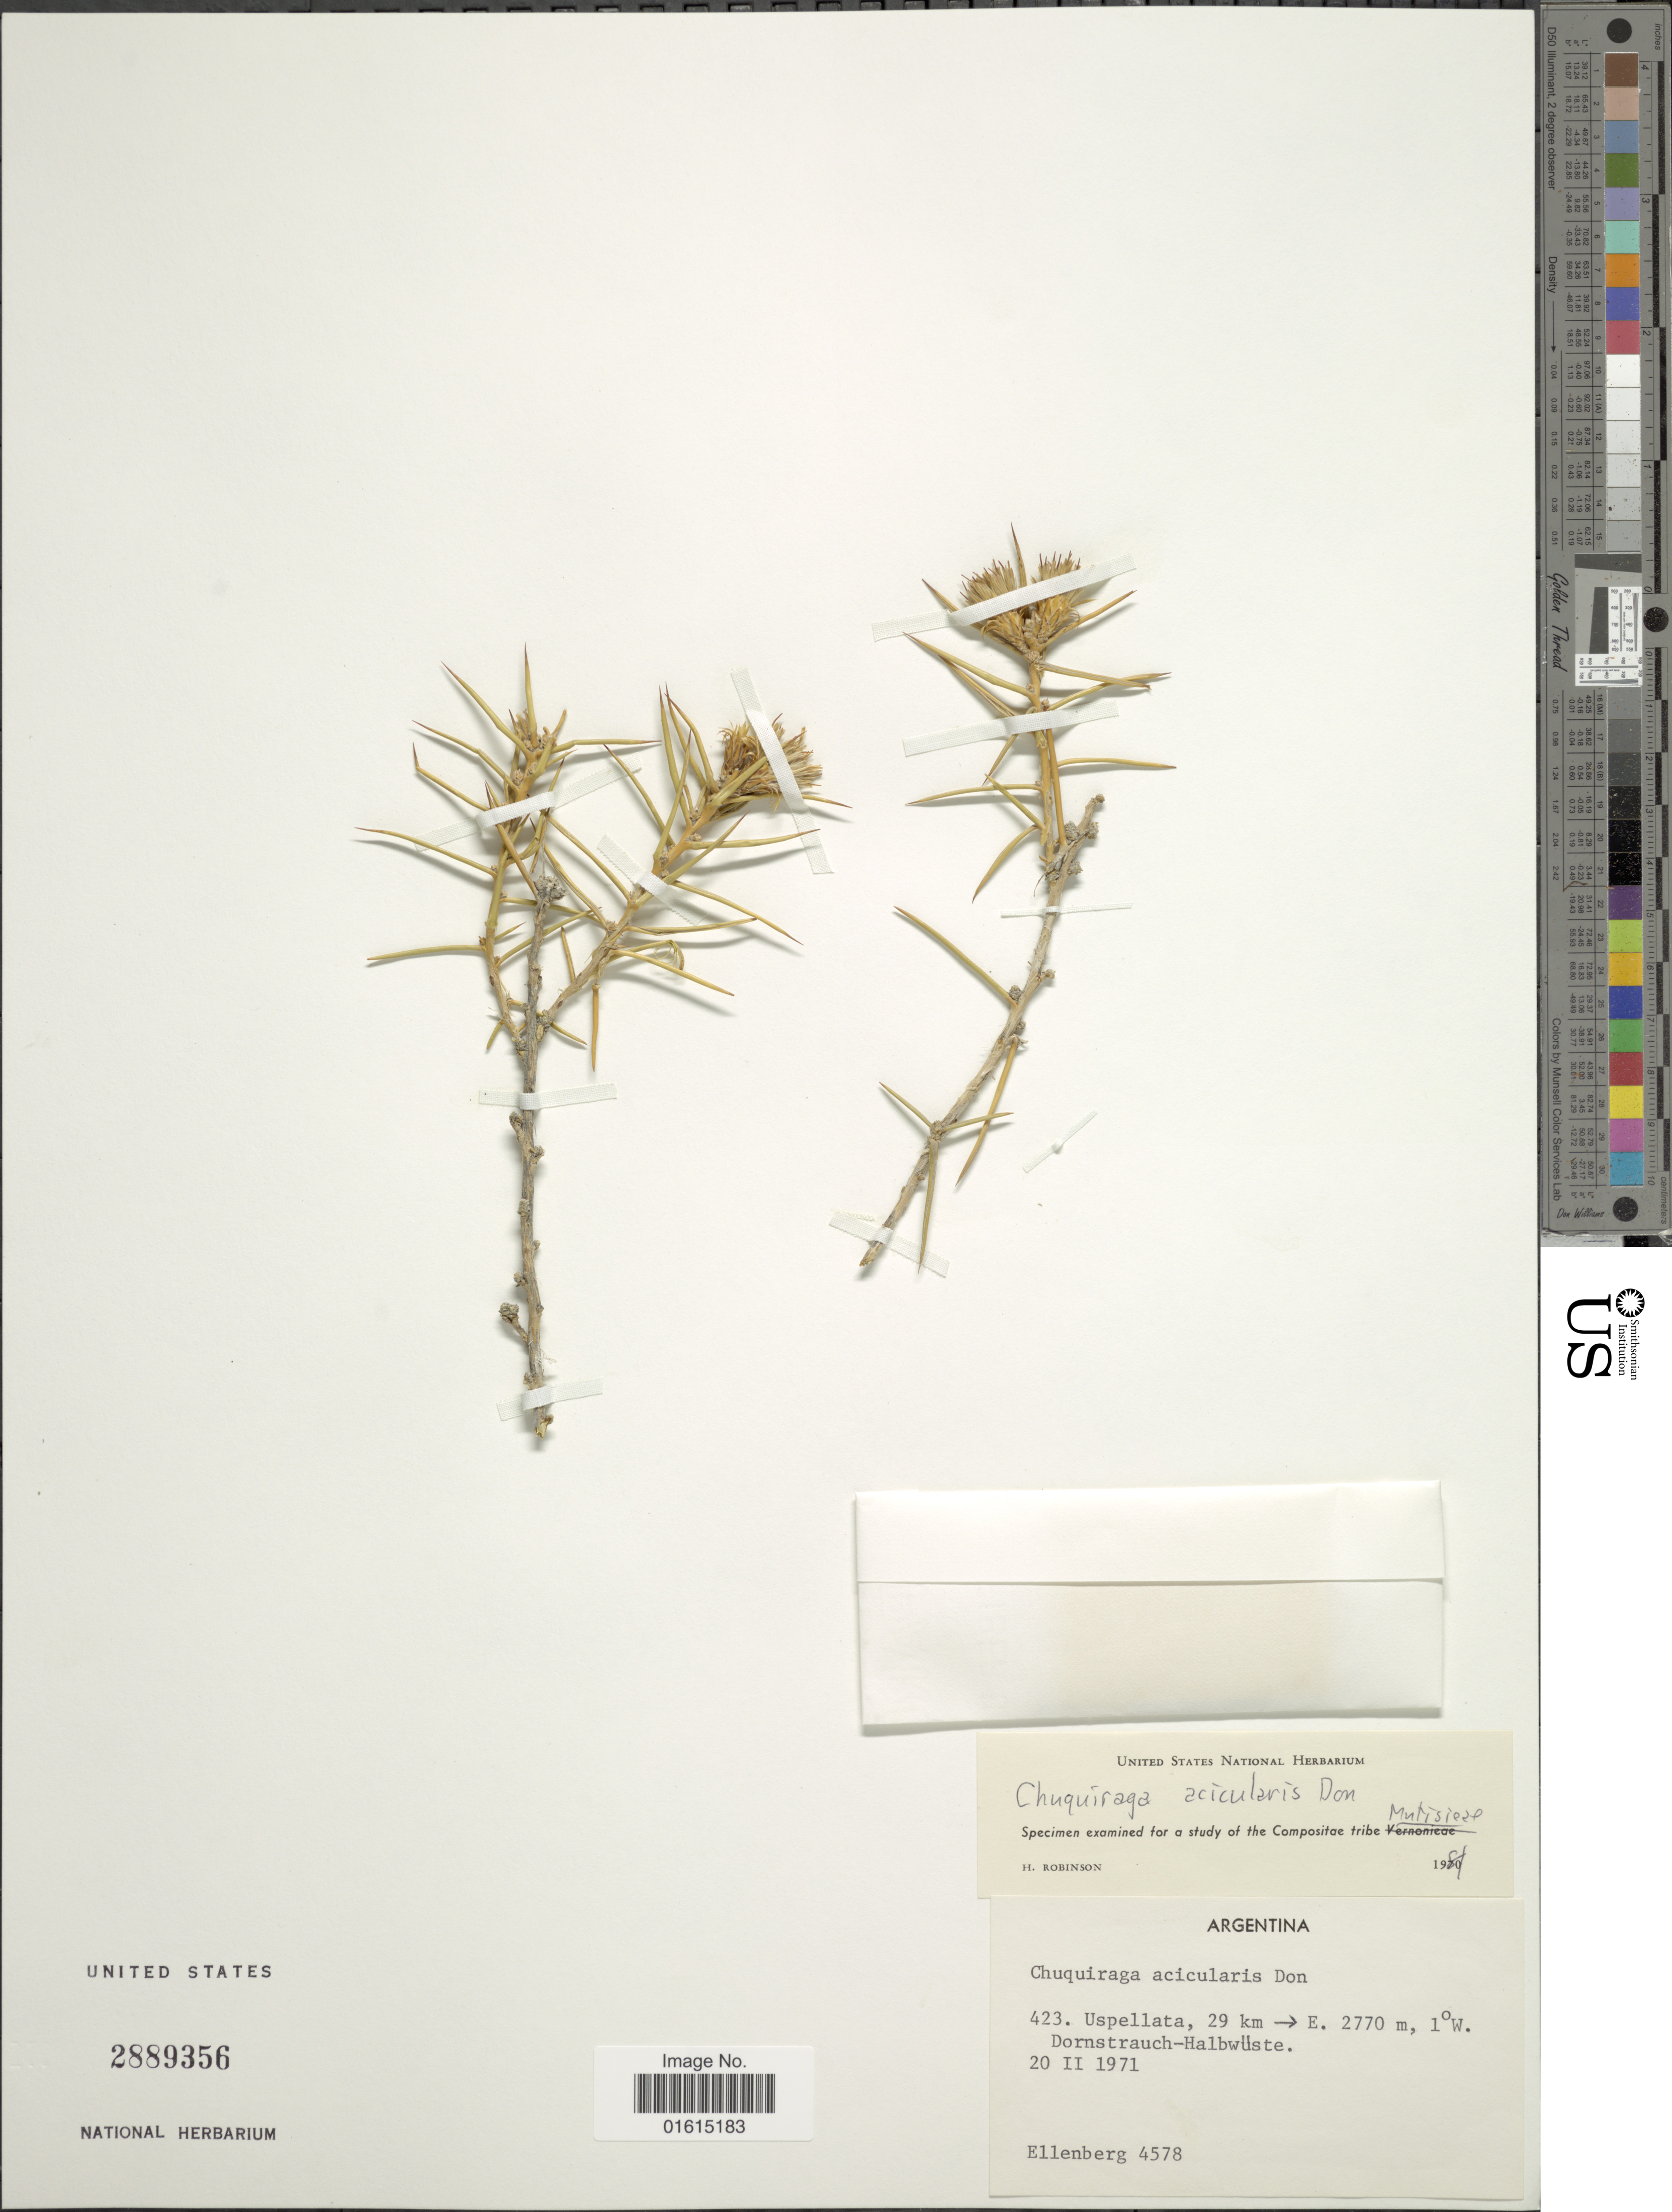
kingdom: Plantae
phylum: Tracheophyta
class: Magnoliopsida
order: Asterales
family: Asteraceae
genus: Chuquiraga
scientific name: Chuquiraga ulicina subsp. acicularis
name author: (D. Don) C. Ezcurra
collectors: H. Ellenberg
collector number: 4578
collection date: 1971-02-20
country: Argentina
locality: Uspellata, 29 km E., 1°W [unsure placement]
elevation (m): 2770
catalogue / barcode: US 2889356